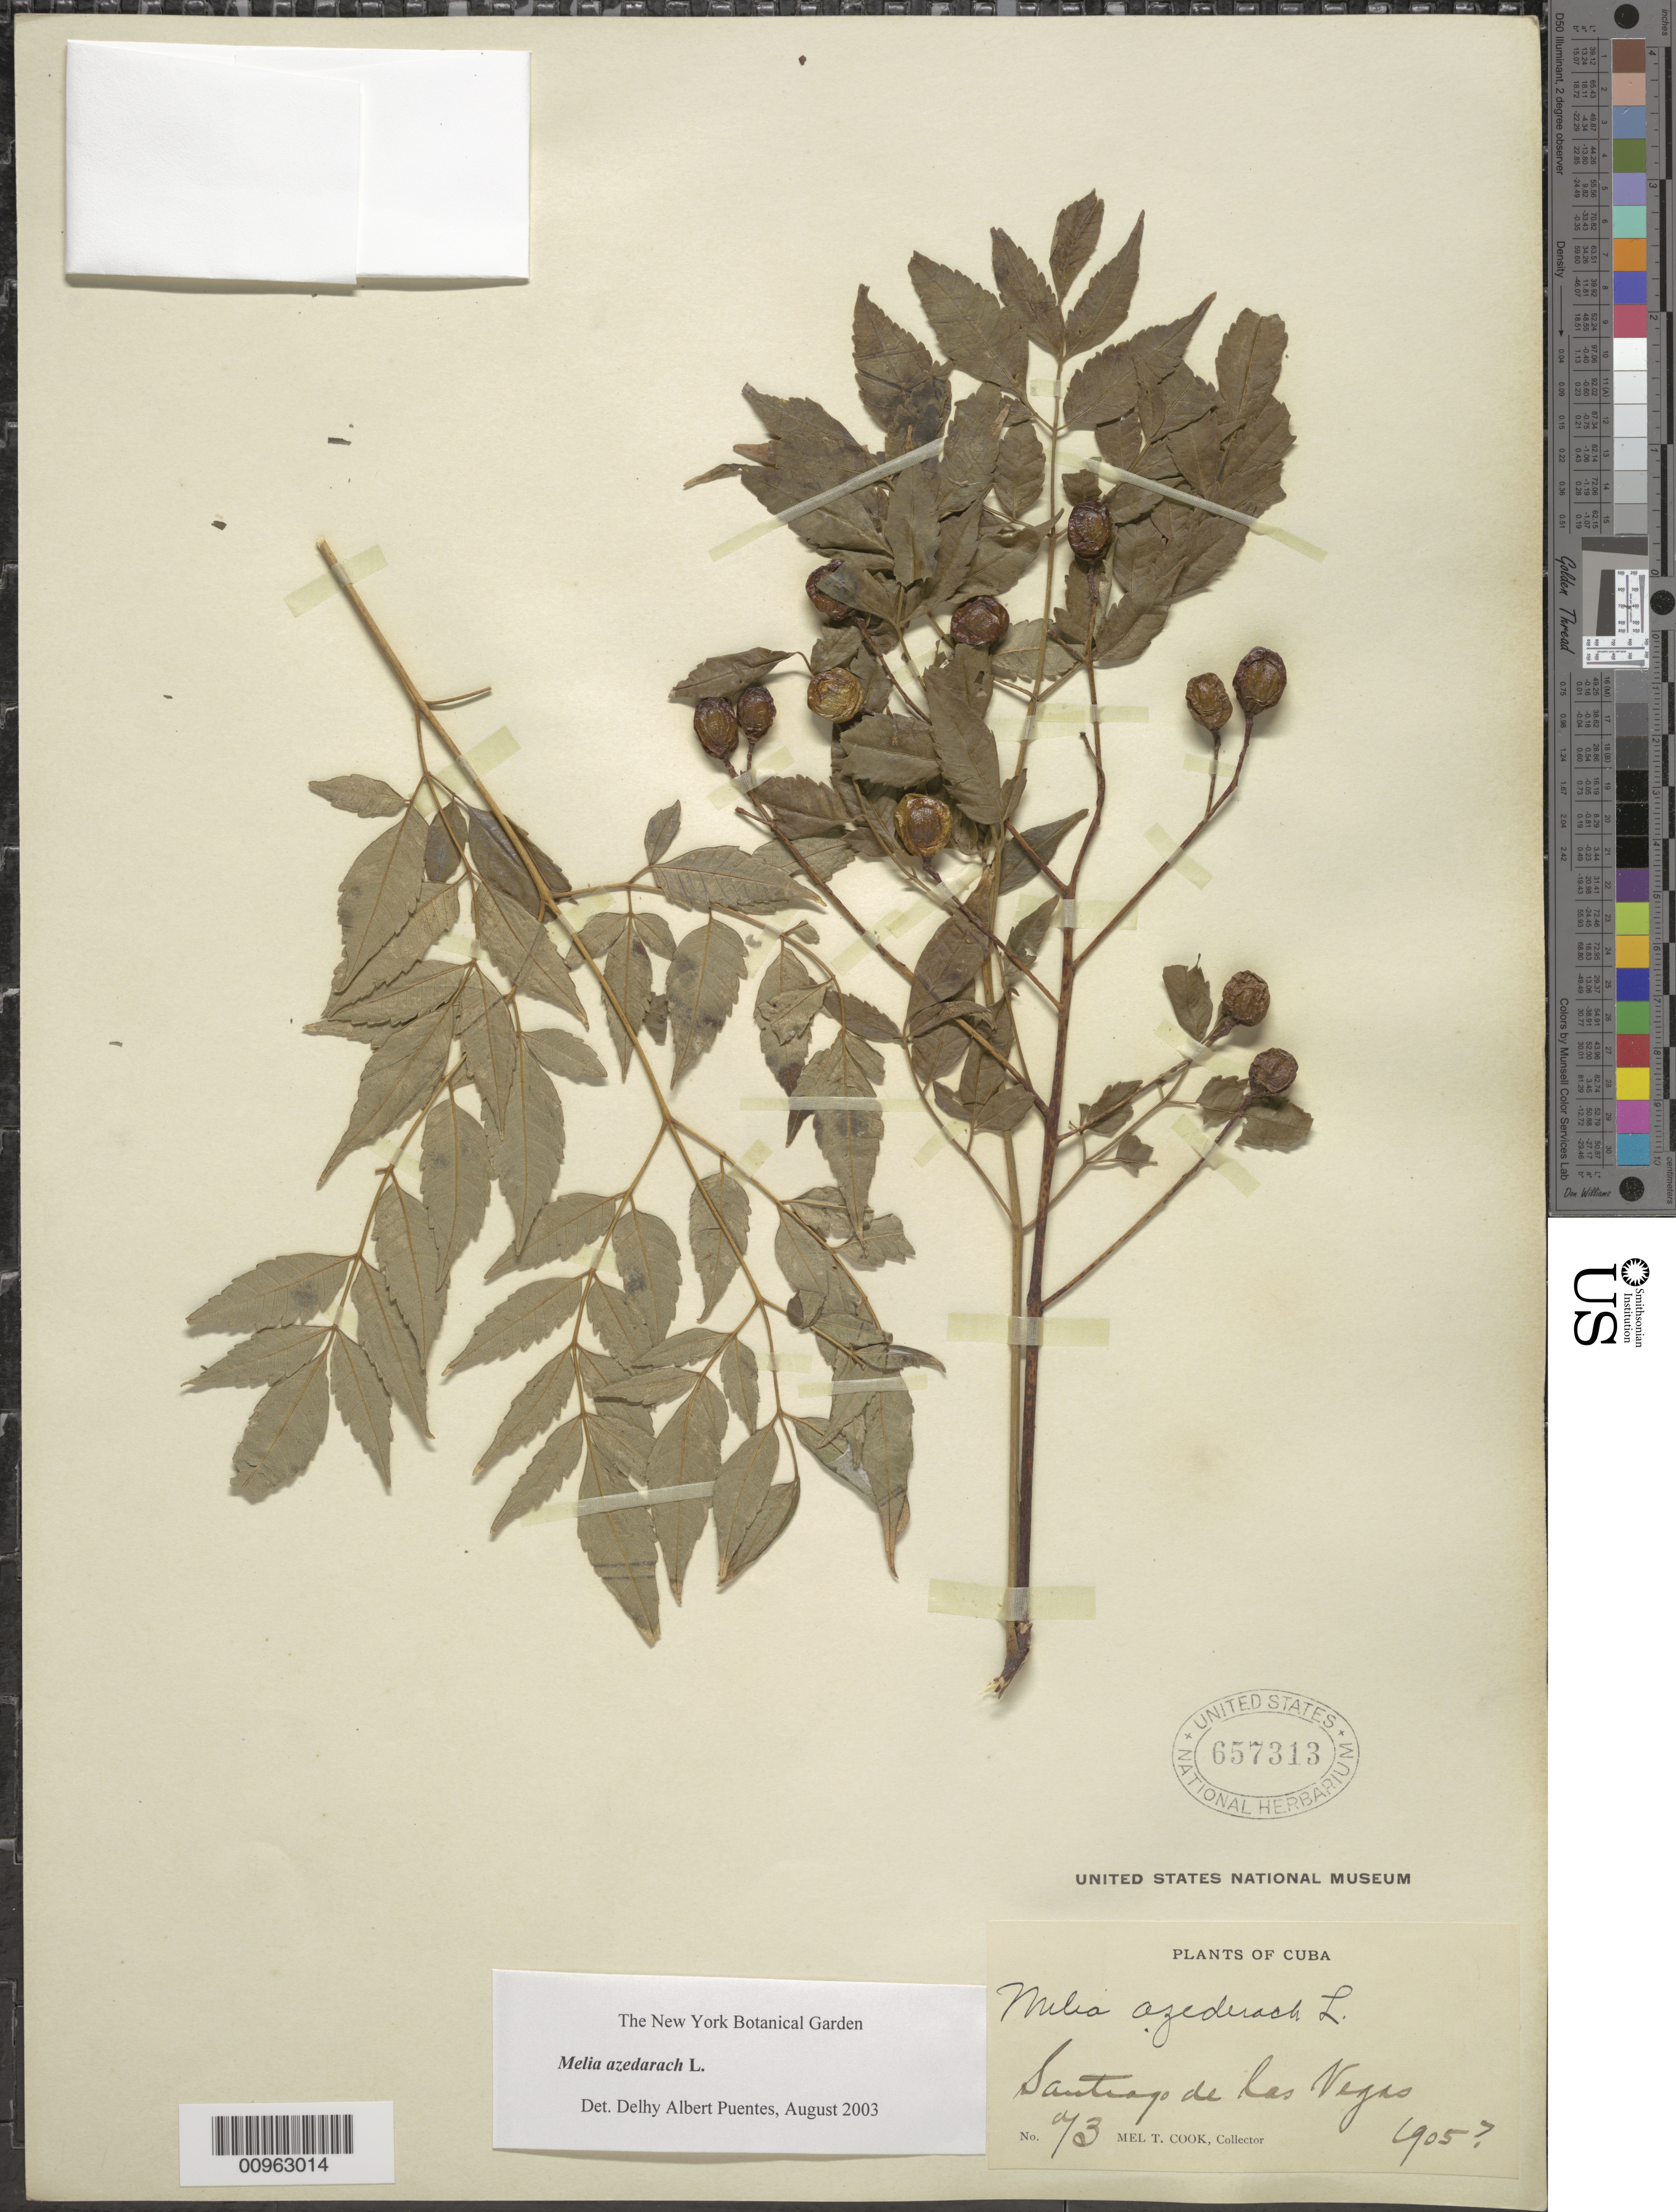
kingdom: Plantae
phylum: Tracheophyta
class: Magnoliopsida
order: Sapindales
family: Meliaceae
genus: Melia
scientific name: Melia azedarach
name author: L.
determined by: Puentes, D. A.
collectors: M. T. Cook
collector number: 73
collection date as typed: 1905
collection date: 1905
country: Cuba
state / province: La Habana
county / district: Municipio Boyeros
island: Cuba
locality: Santiago de las Vegas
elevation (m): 97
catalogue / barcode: US 657313